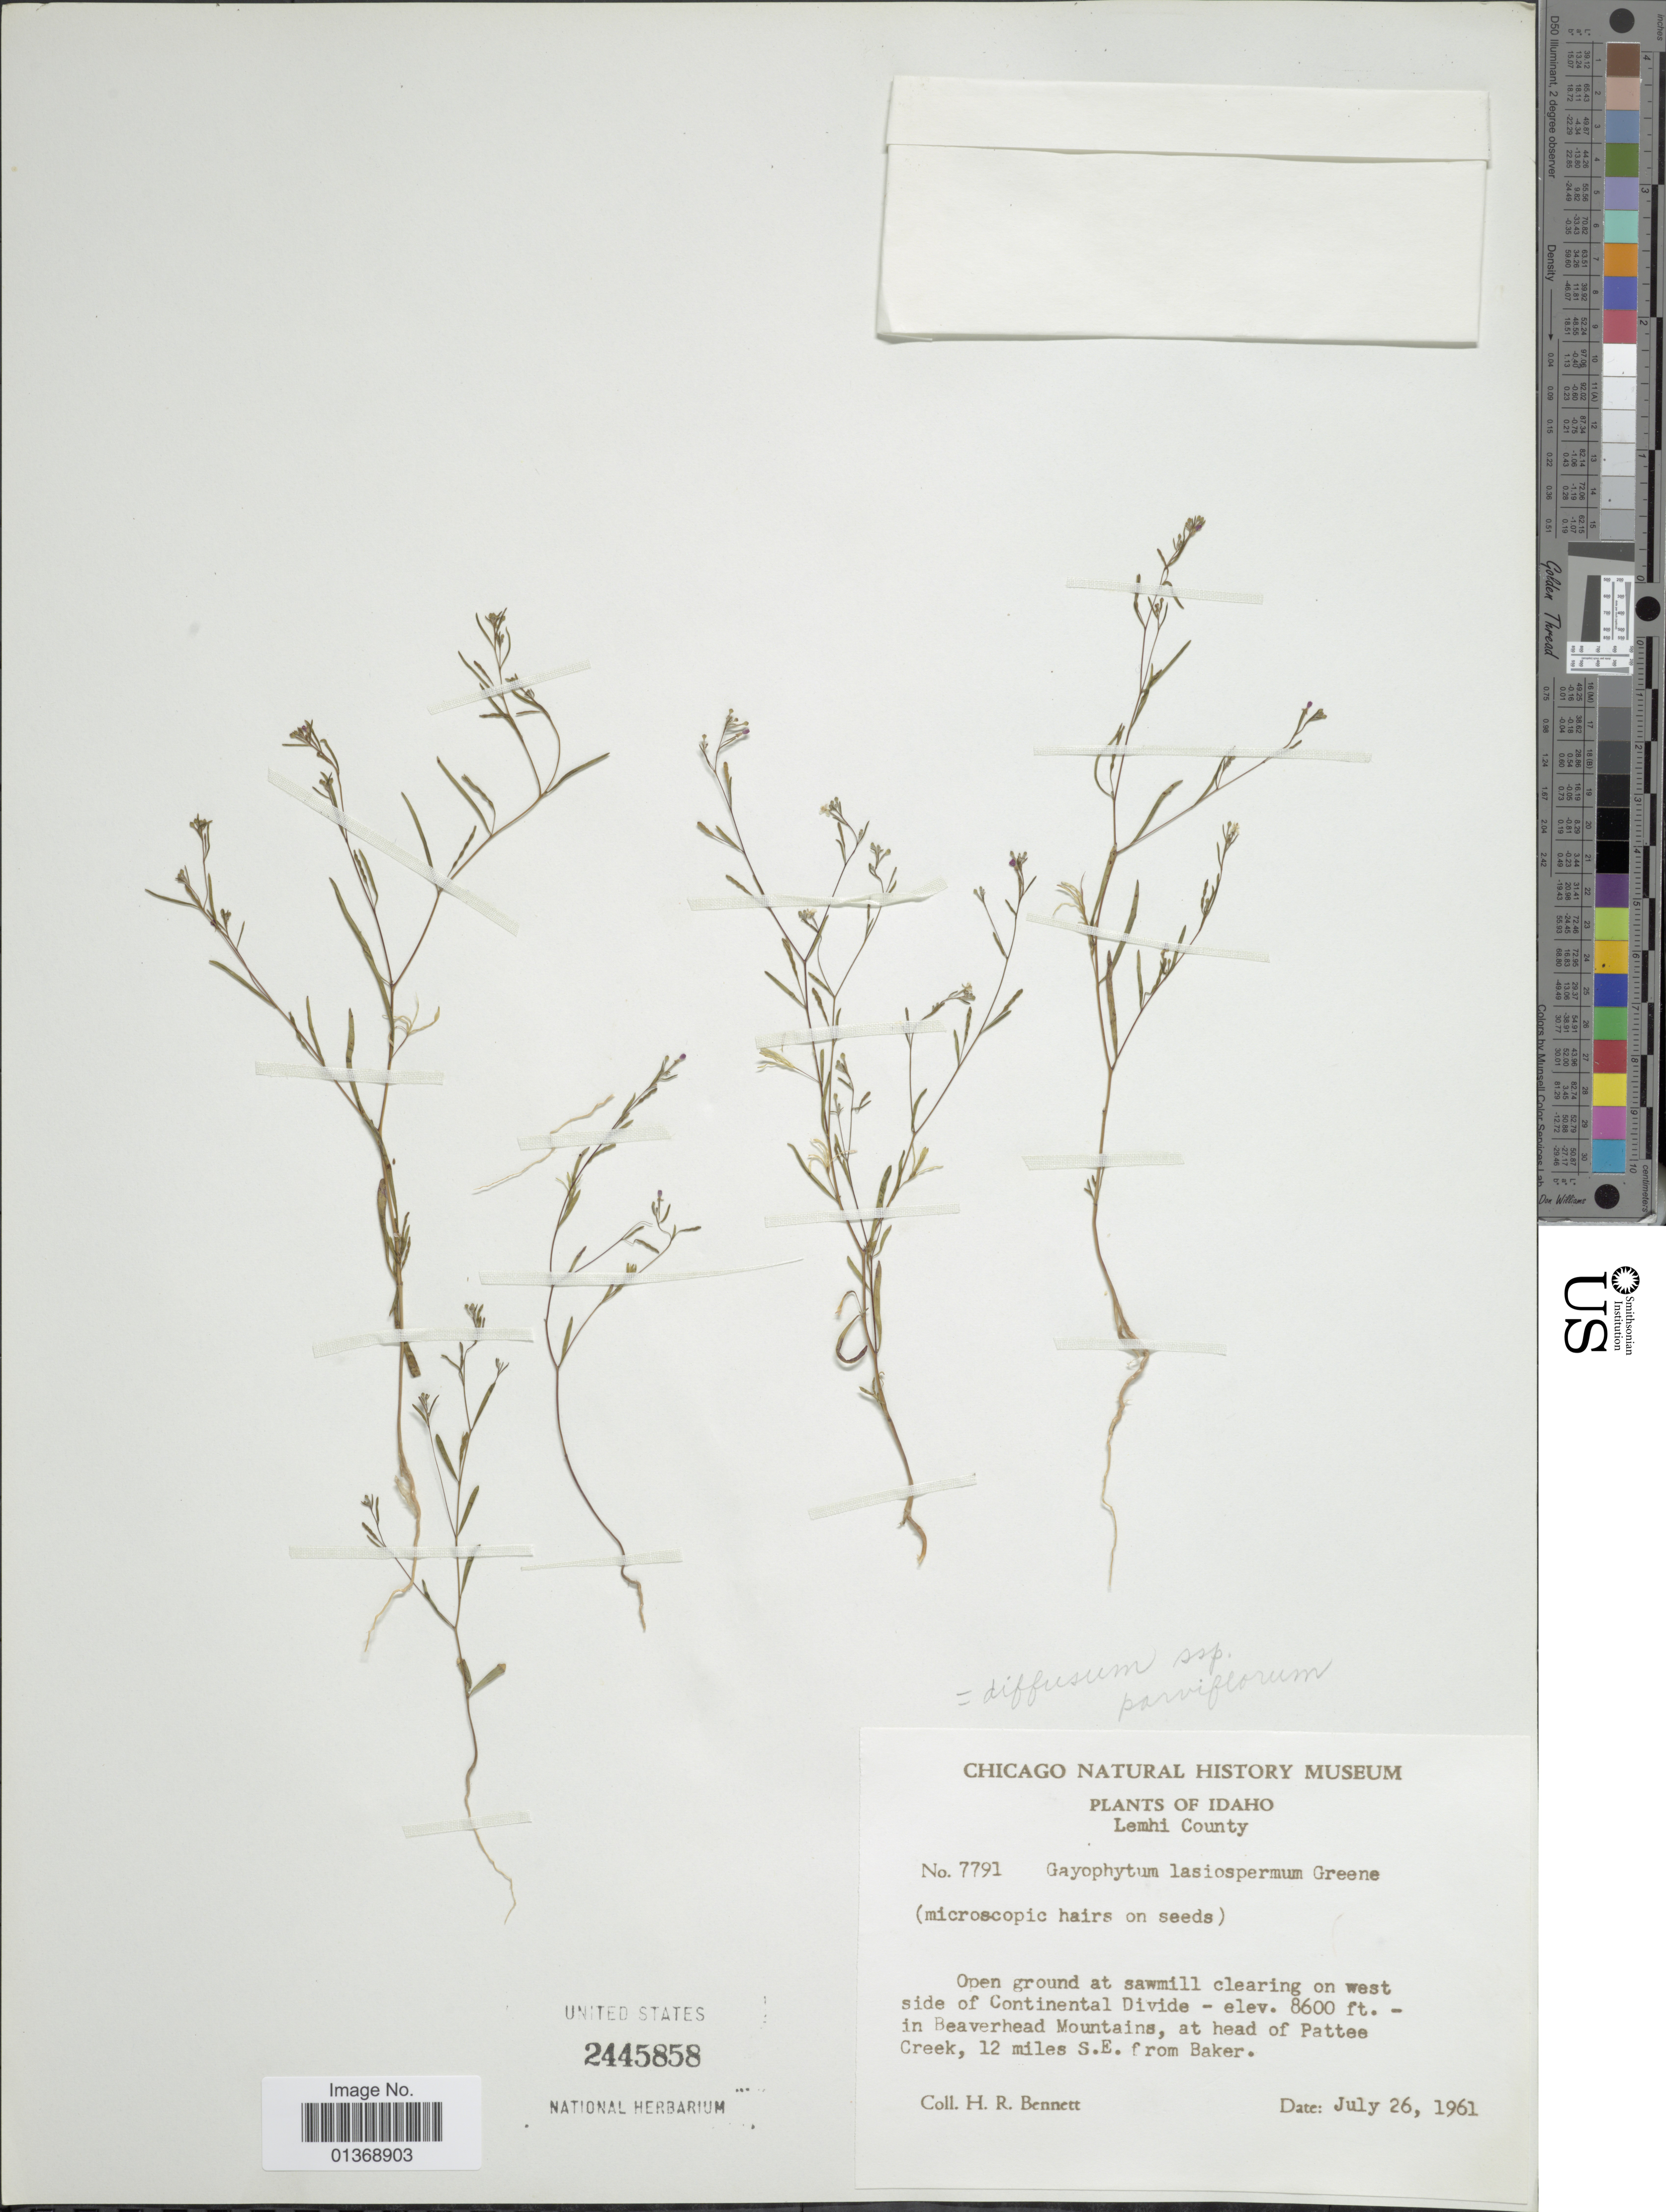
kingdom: Plantae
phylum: Tracheophyta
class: Magnoliopsida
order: Myrtales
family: Onagraceae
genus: Gayophytum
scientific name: Gayophytum diffusum subsp. parviflorum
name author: F. H. Lewis & Szweyk.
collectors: H. R. Bennett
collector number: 7791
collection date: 1961-07-26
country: United States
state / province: Idaho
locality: Lemhi County, open ground at sawmill clearing on west side of Continental Divide - in Beaverhead Mountains, at head of Pattee Creek, 12 miles S.E. from Baker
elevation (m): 2621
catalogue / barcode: US 2445858